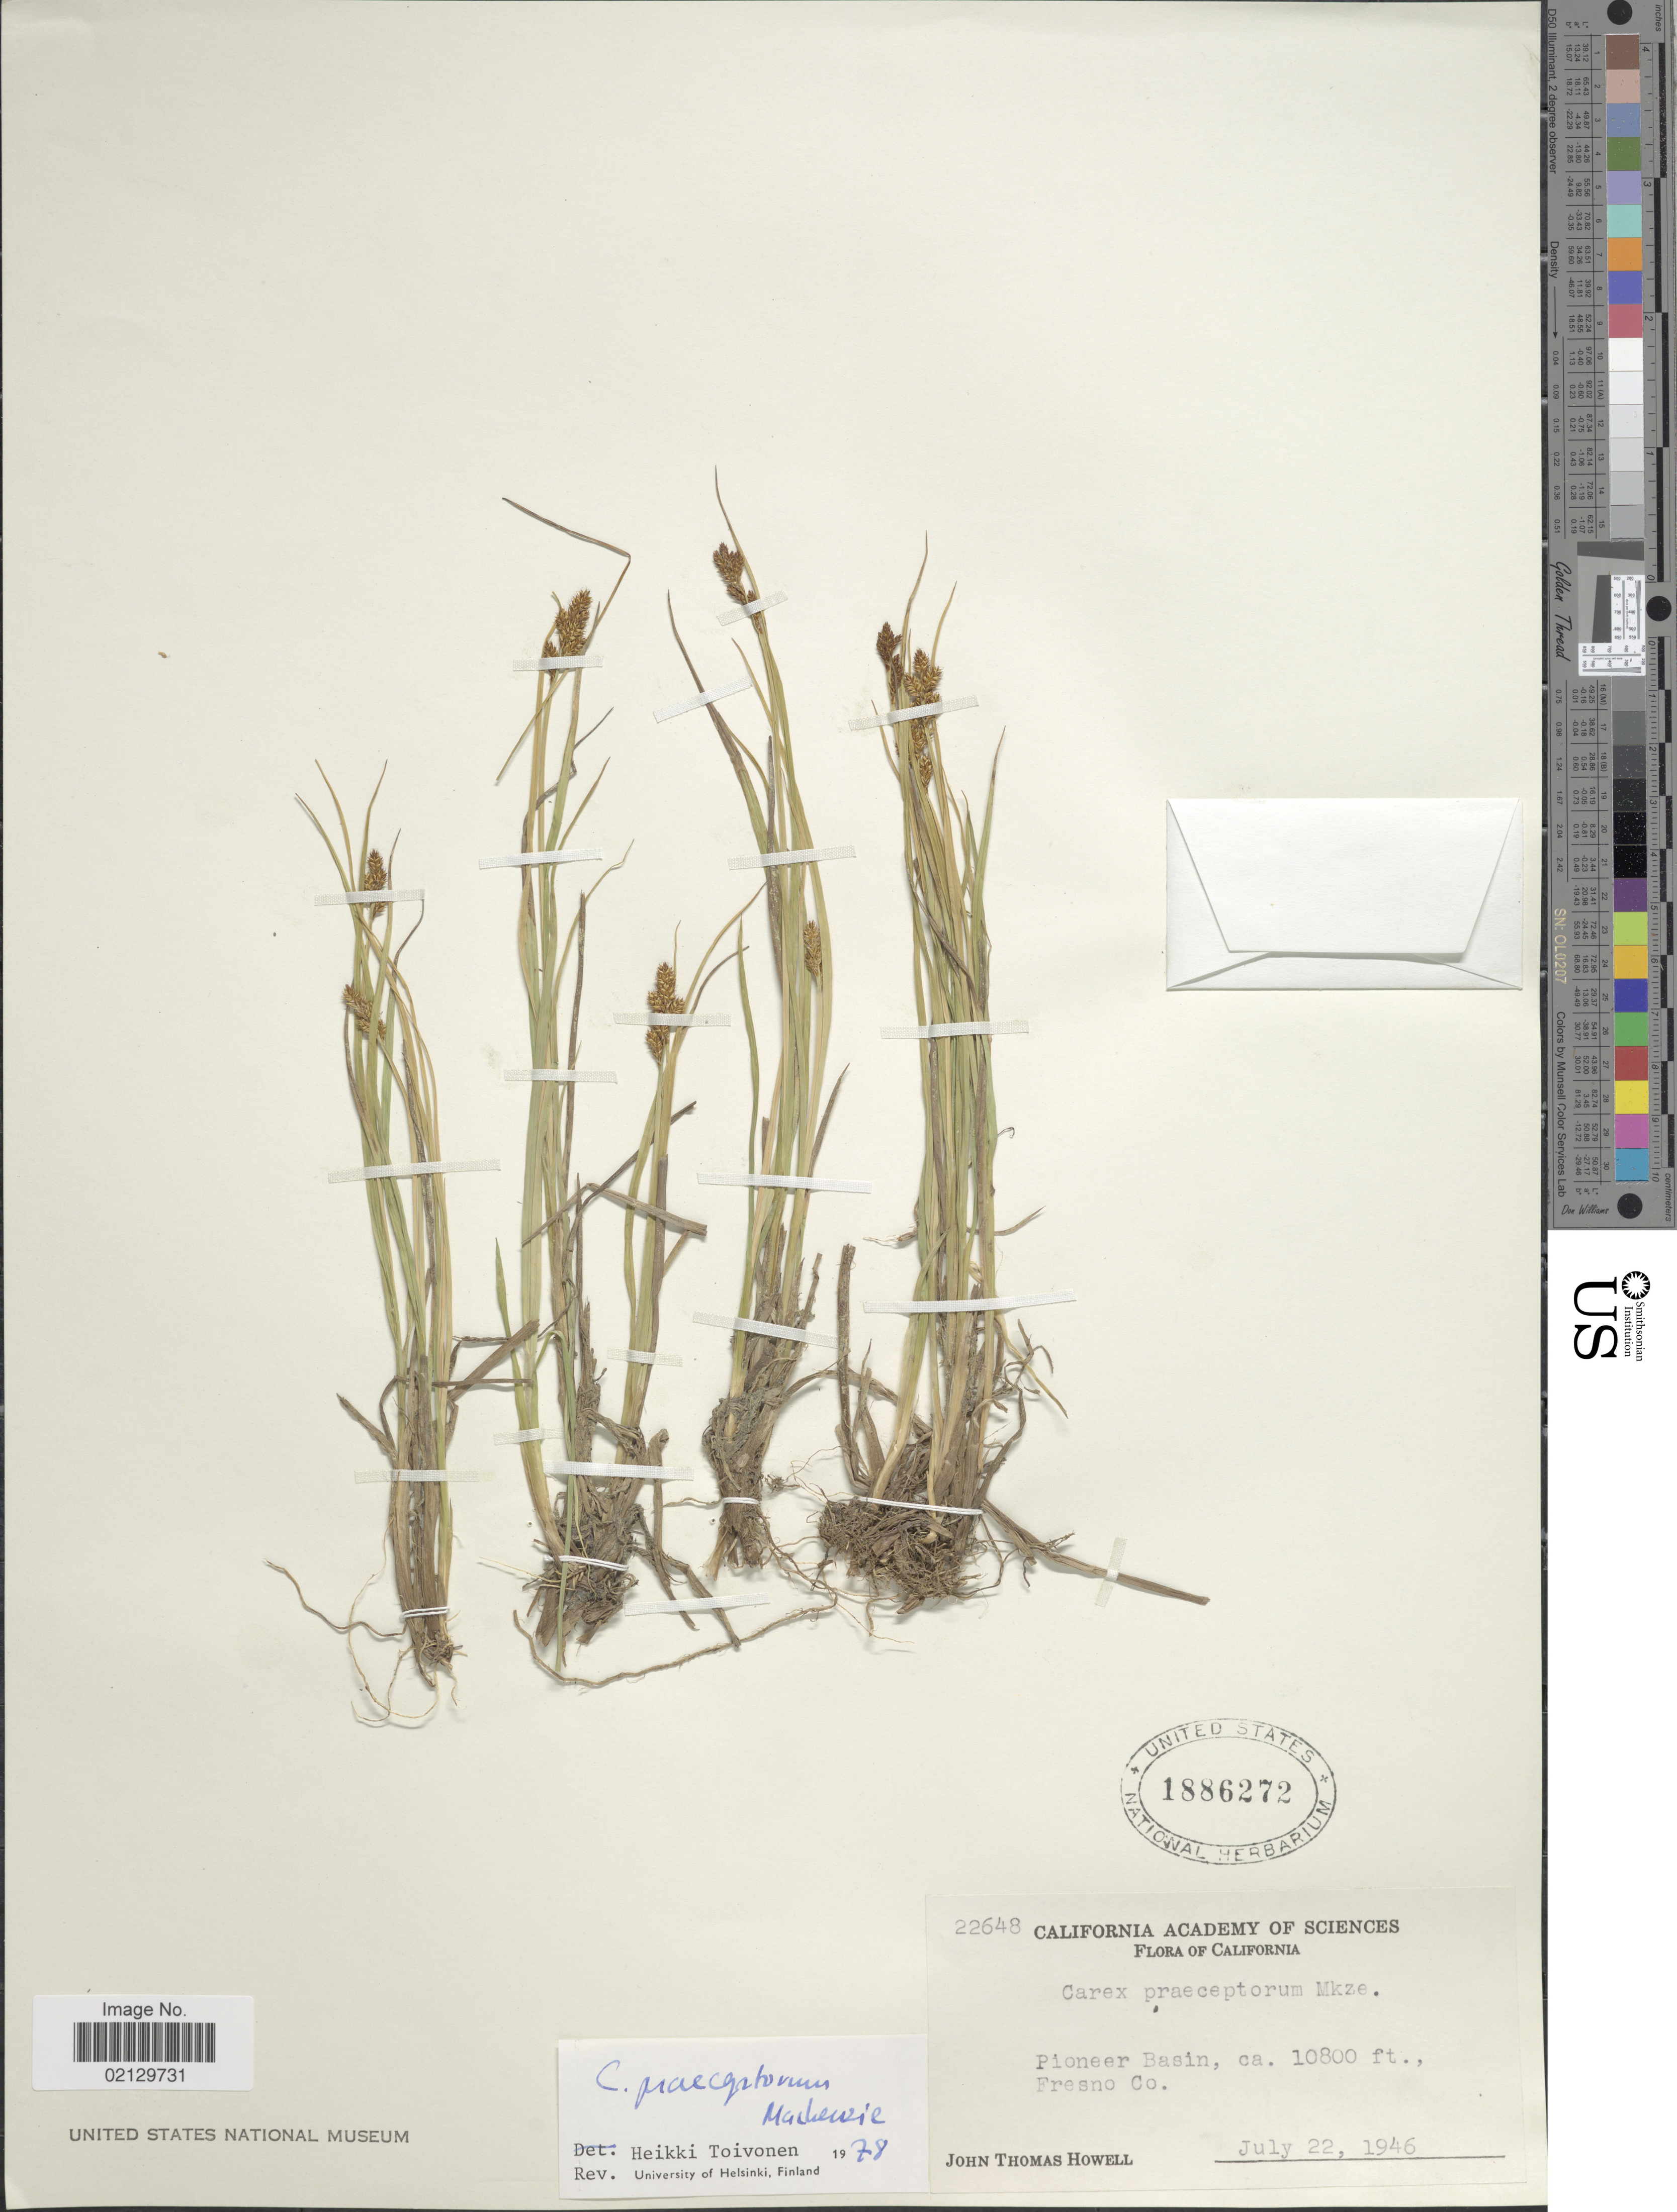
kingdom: Plantae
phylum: Tracheophyta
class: Liliopsida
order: Poales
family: Cyperaceae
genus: Carex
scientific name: Carex praeceptorum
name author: Mack.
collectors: J. T. Howell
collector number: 22648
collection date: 1946-07-22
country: United States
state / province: California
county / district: Fresno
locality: Pioneer Basin, Fresno Co.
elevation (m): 3292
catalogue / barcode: US 1886272